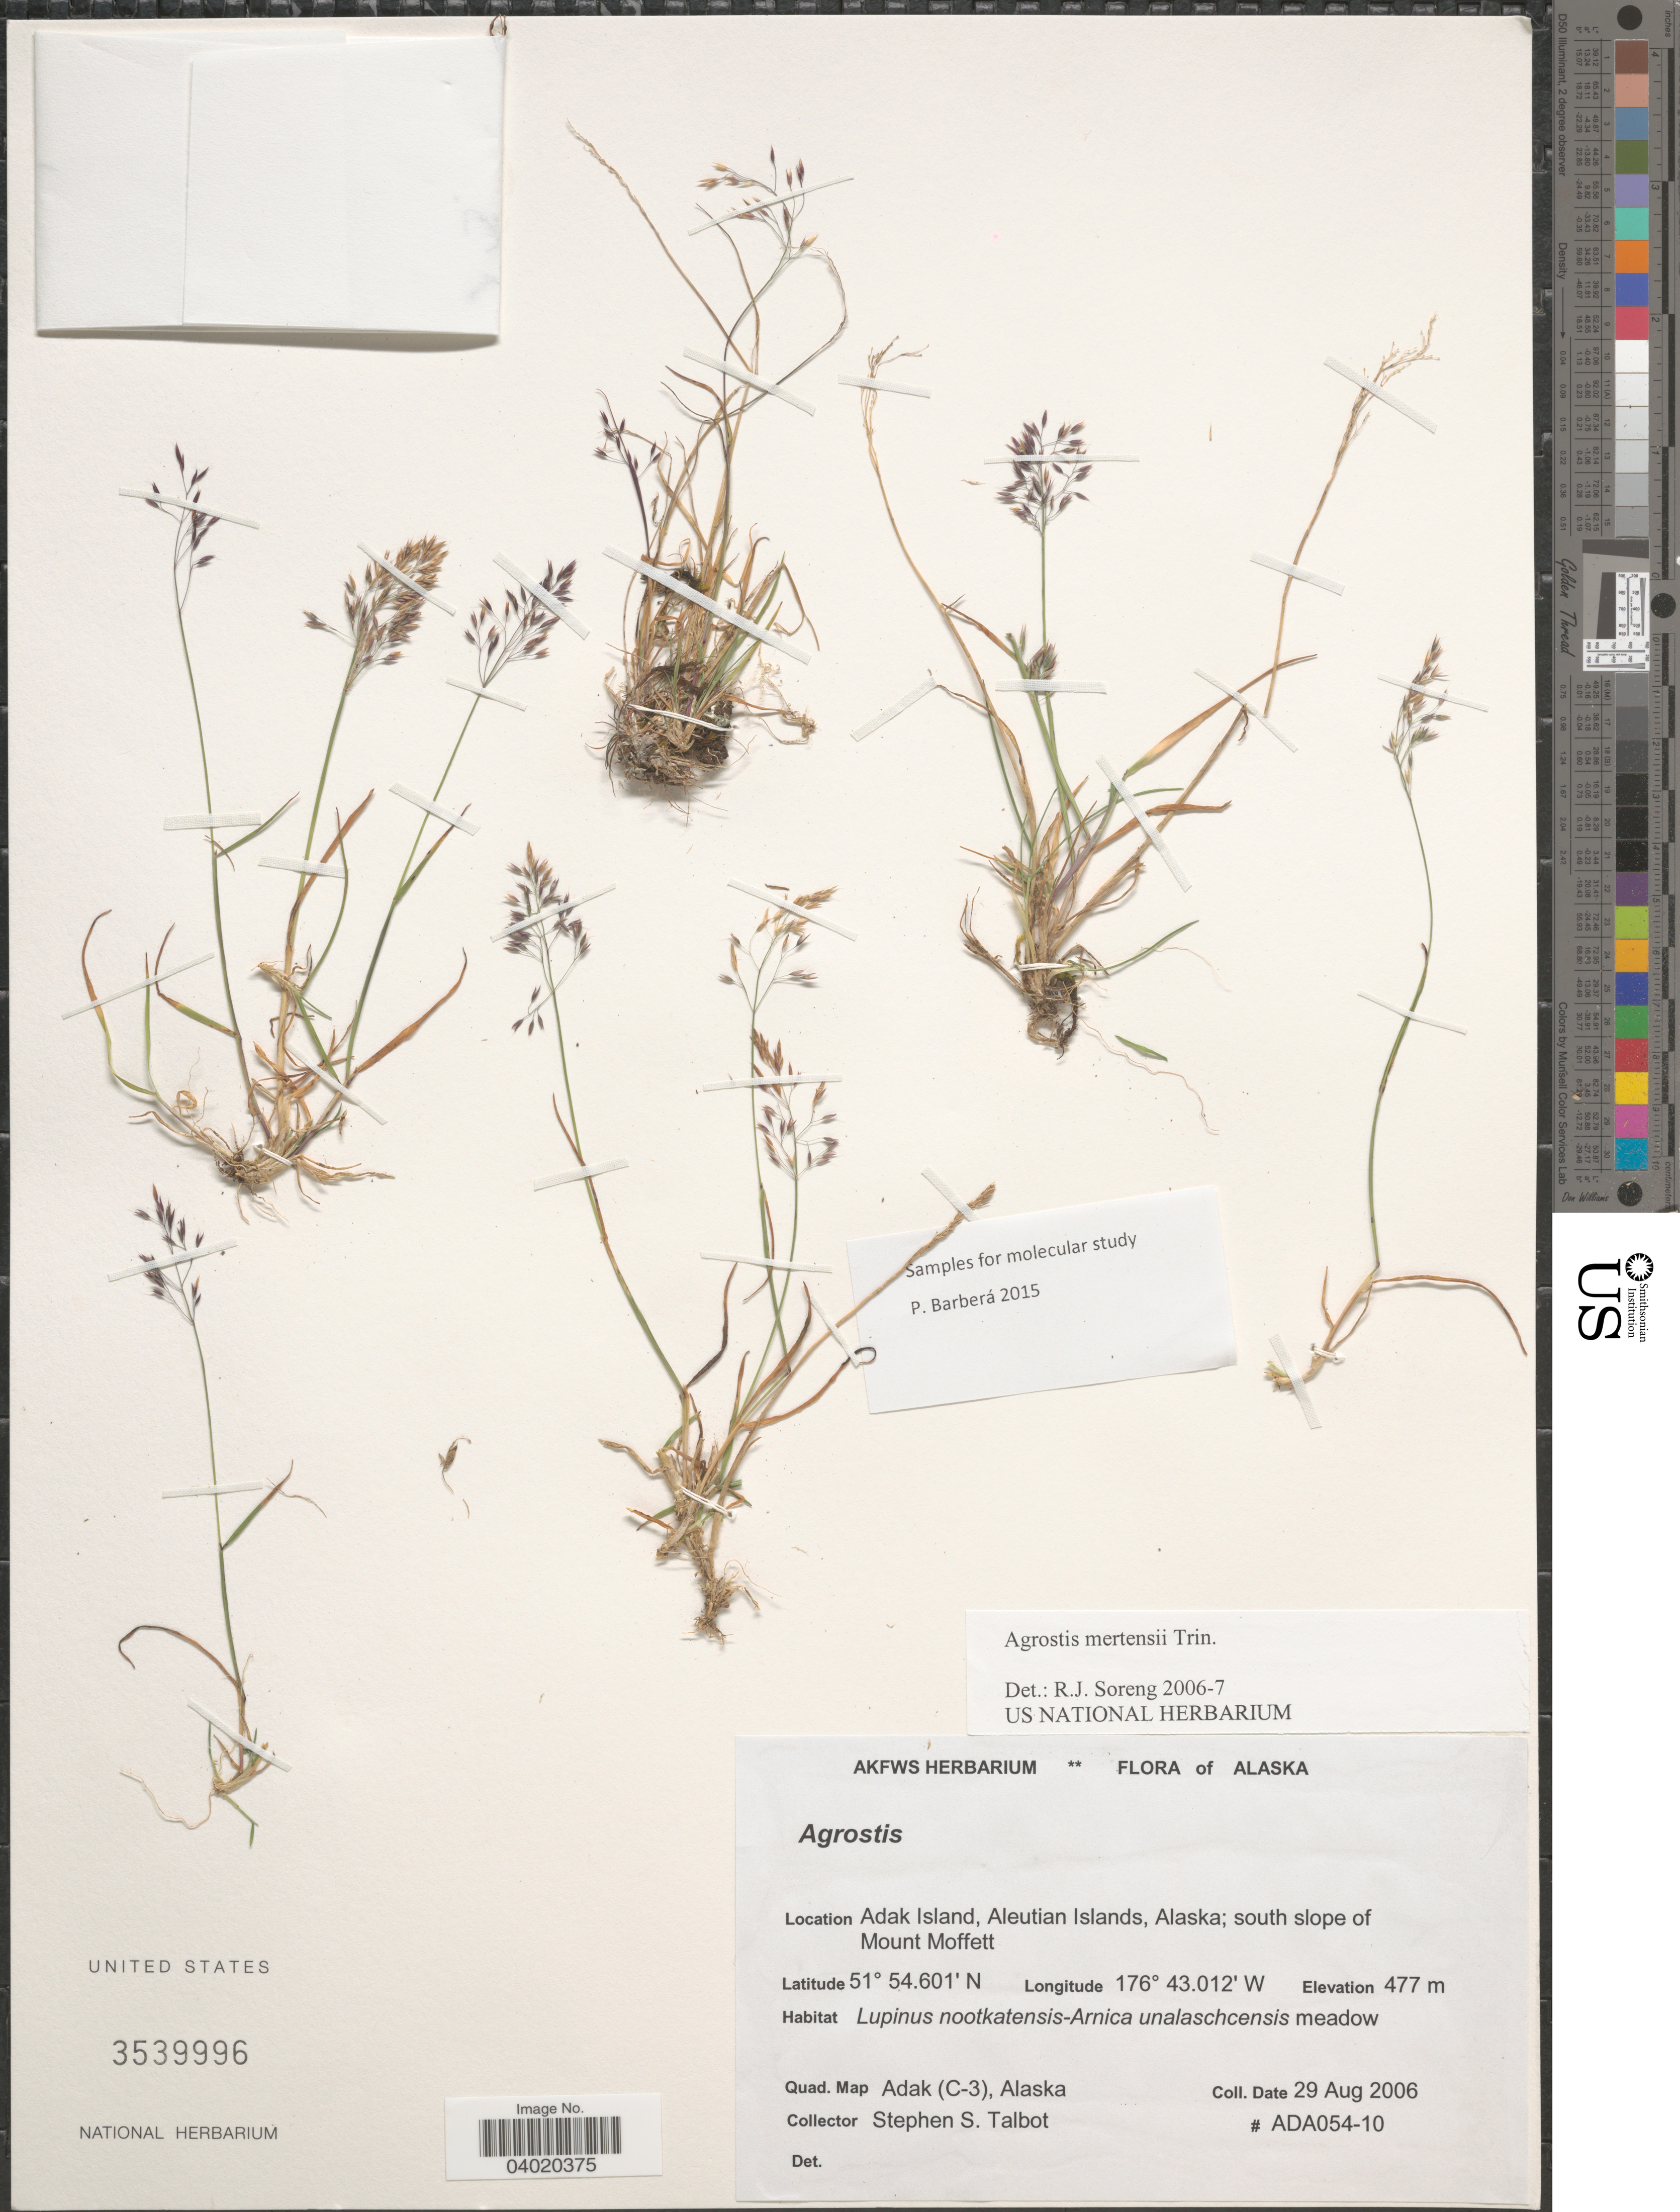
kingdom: Plantae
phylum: Tracheophyta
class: Liliopsida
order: Poales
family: Poaceae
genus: Agrostis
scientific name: Agrostis mertensii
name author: Trin.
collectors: S. S. Talbot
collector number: ADA054-10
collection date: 2006-08-29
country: United States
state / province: Alaska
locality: Adak Island, Aleutian Islands; south slope of Mount Moffett. Quad. Map Adak (C-3).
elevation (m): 477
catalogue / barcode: US 3539996